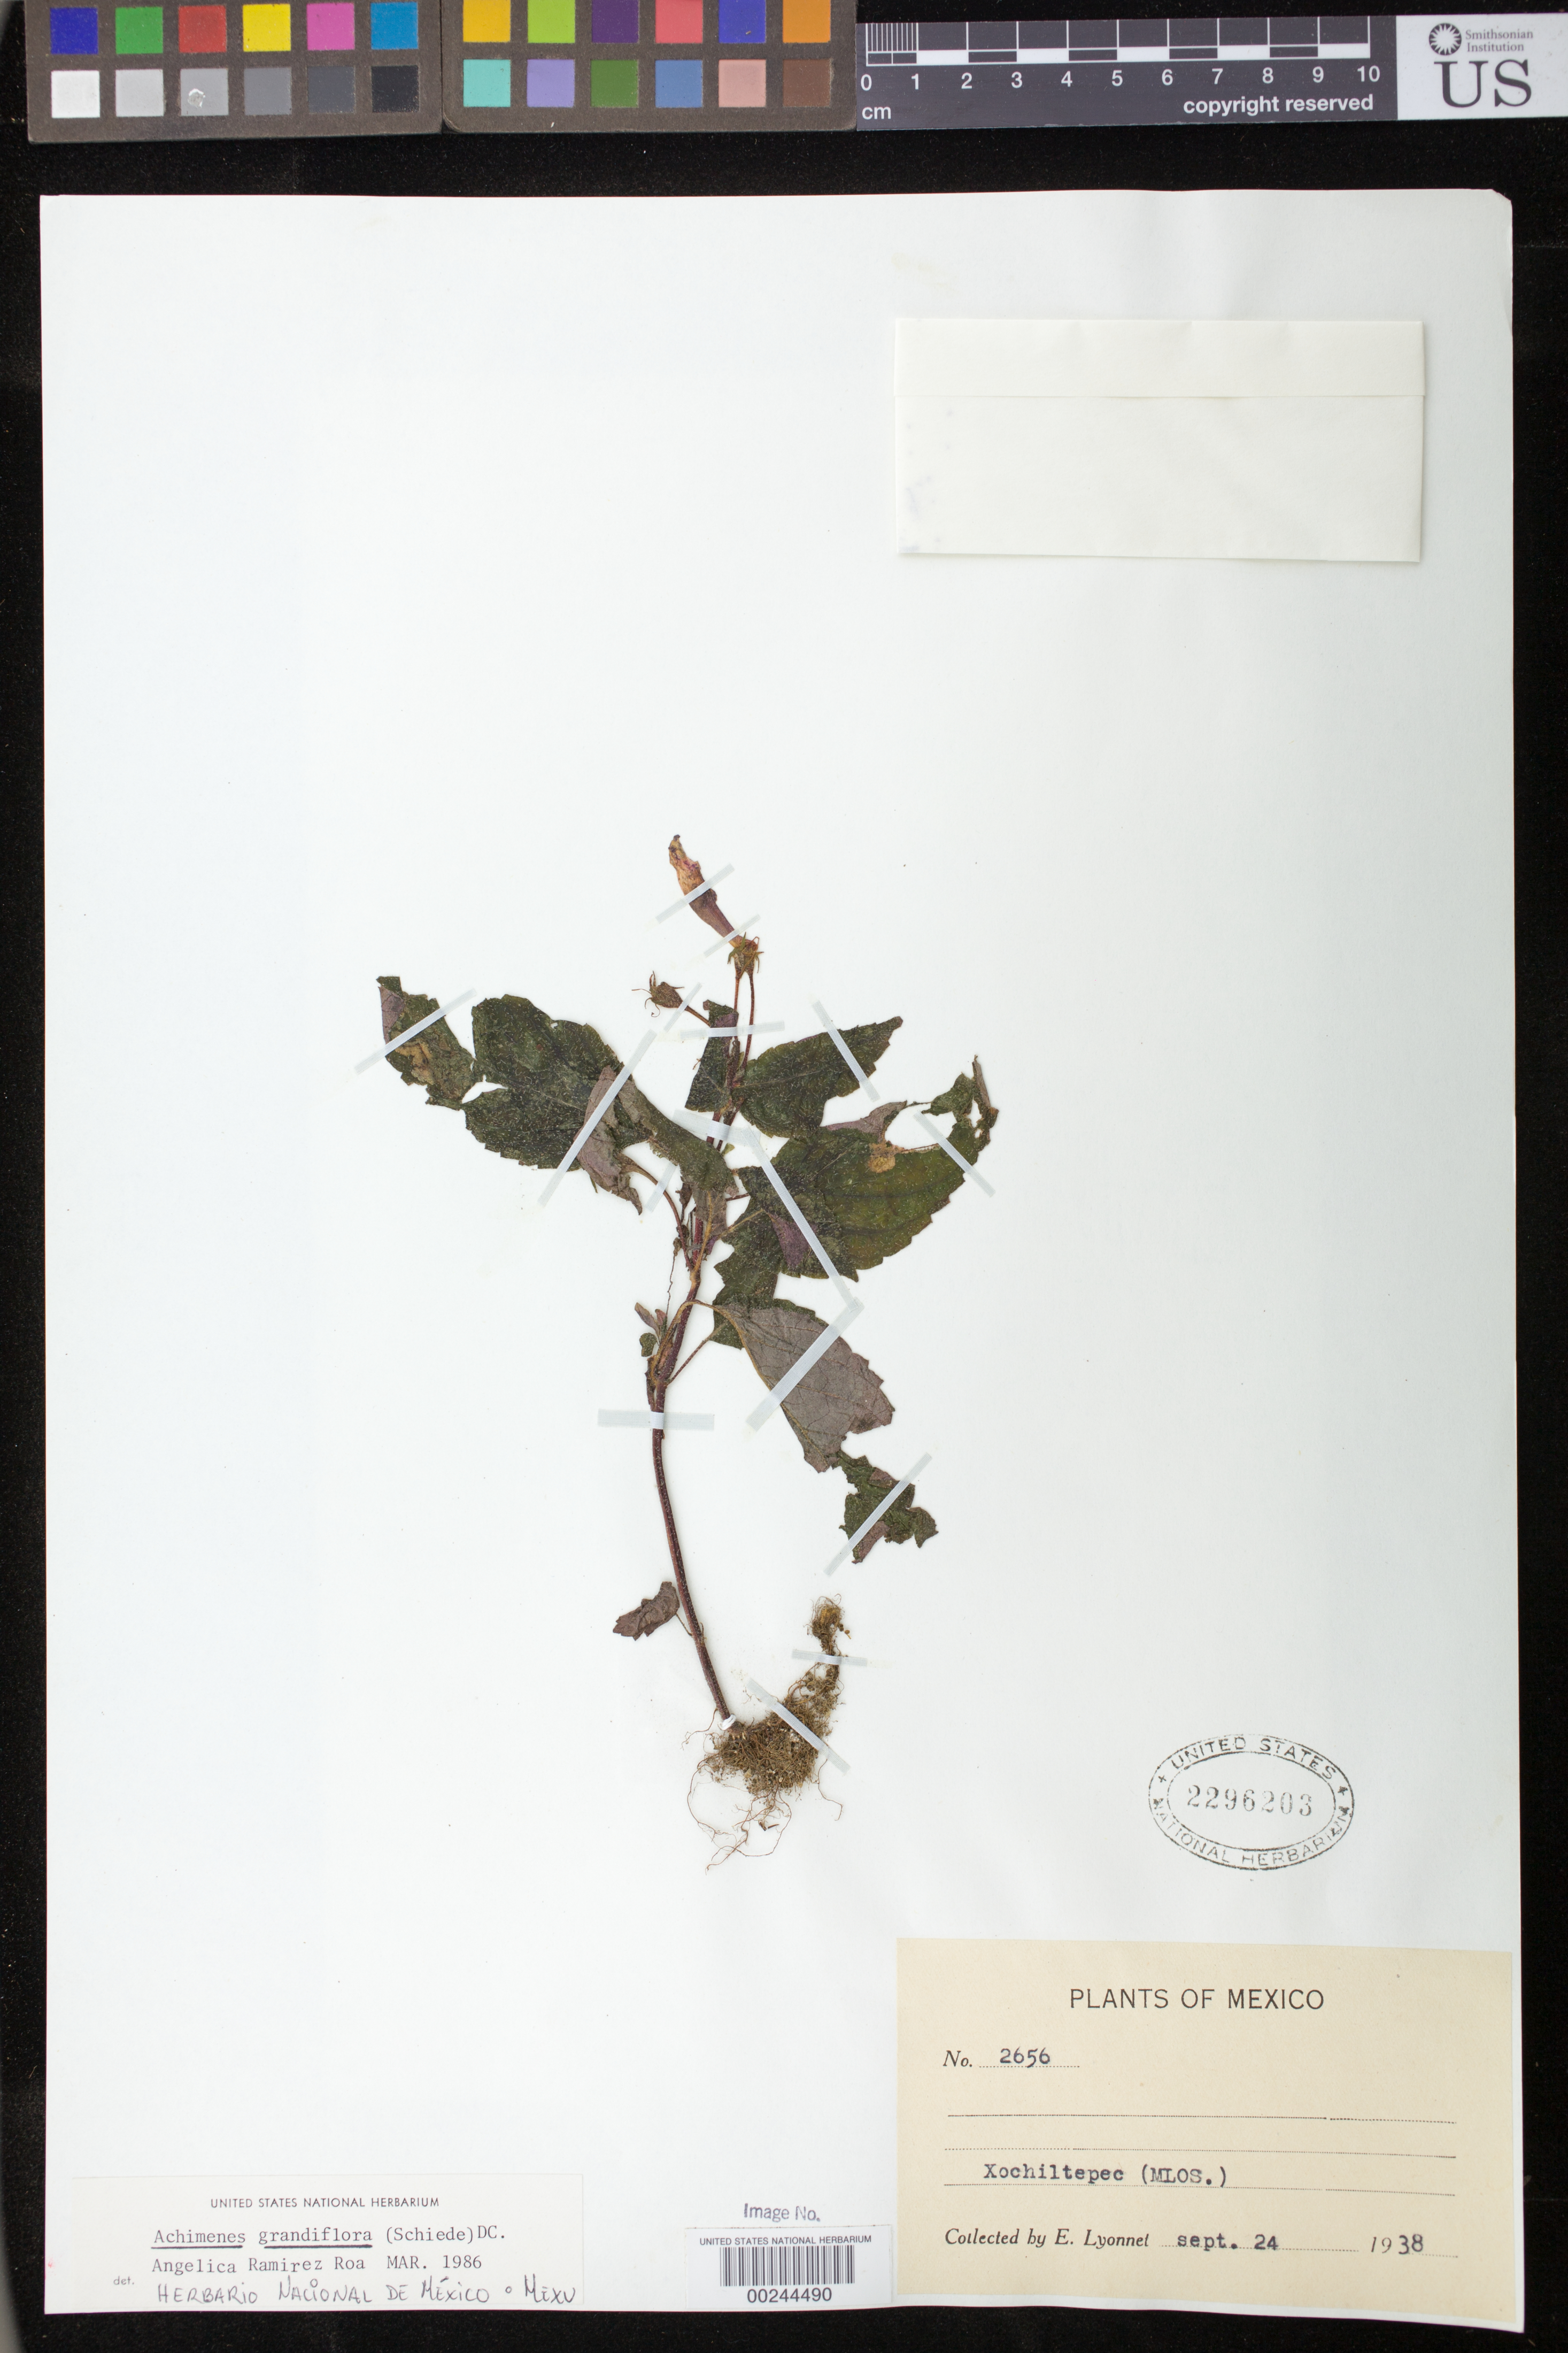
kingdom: Plantae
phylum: Tracheophyta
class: Magnoliopsida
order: Lamiales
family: Gesneriaceae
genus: Achimenes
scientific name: Achimenes grandiflora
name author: (Schiede) DC.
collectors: Bro. E. Lyonnet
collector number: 2656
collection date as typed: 24 Sep 1938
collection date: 1938-09-24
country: Mexico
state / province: Morelos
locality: Xochiltepec (Mlos)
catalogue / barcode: US 2296203